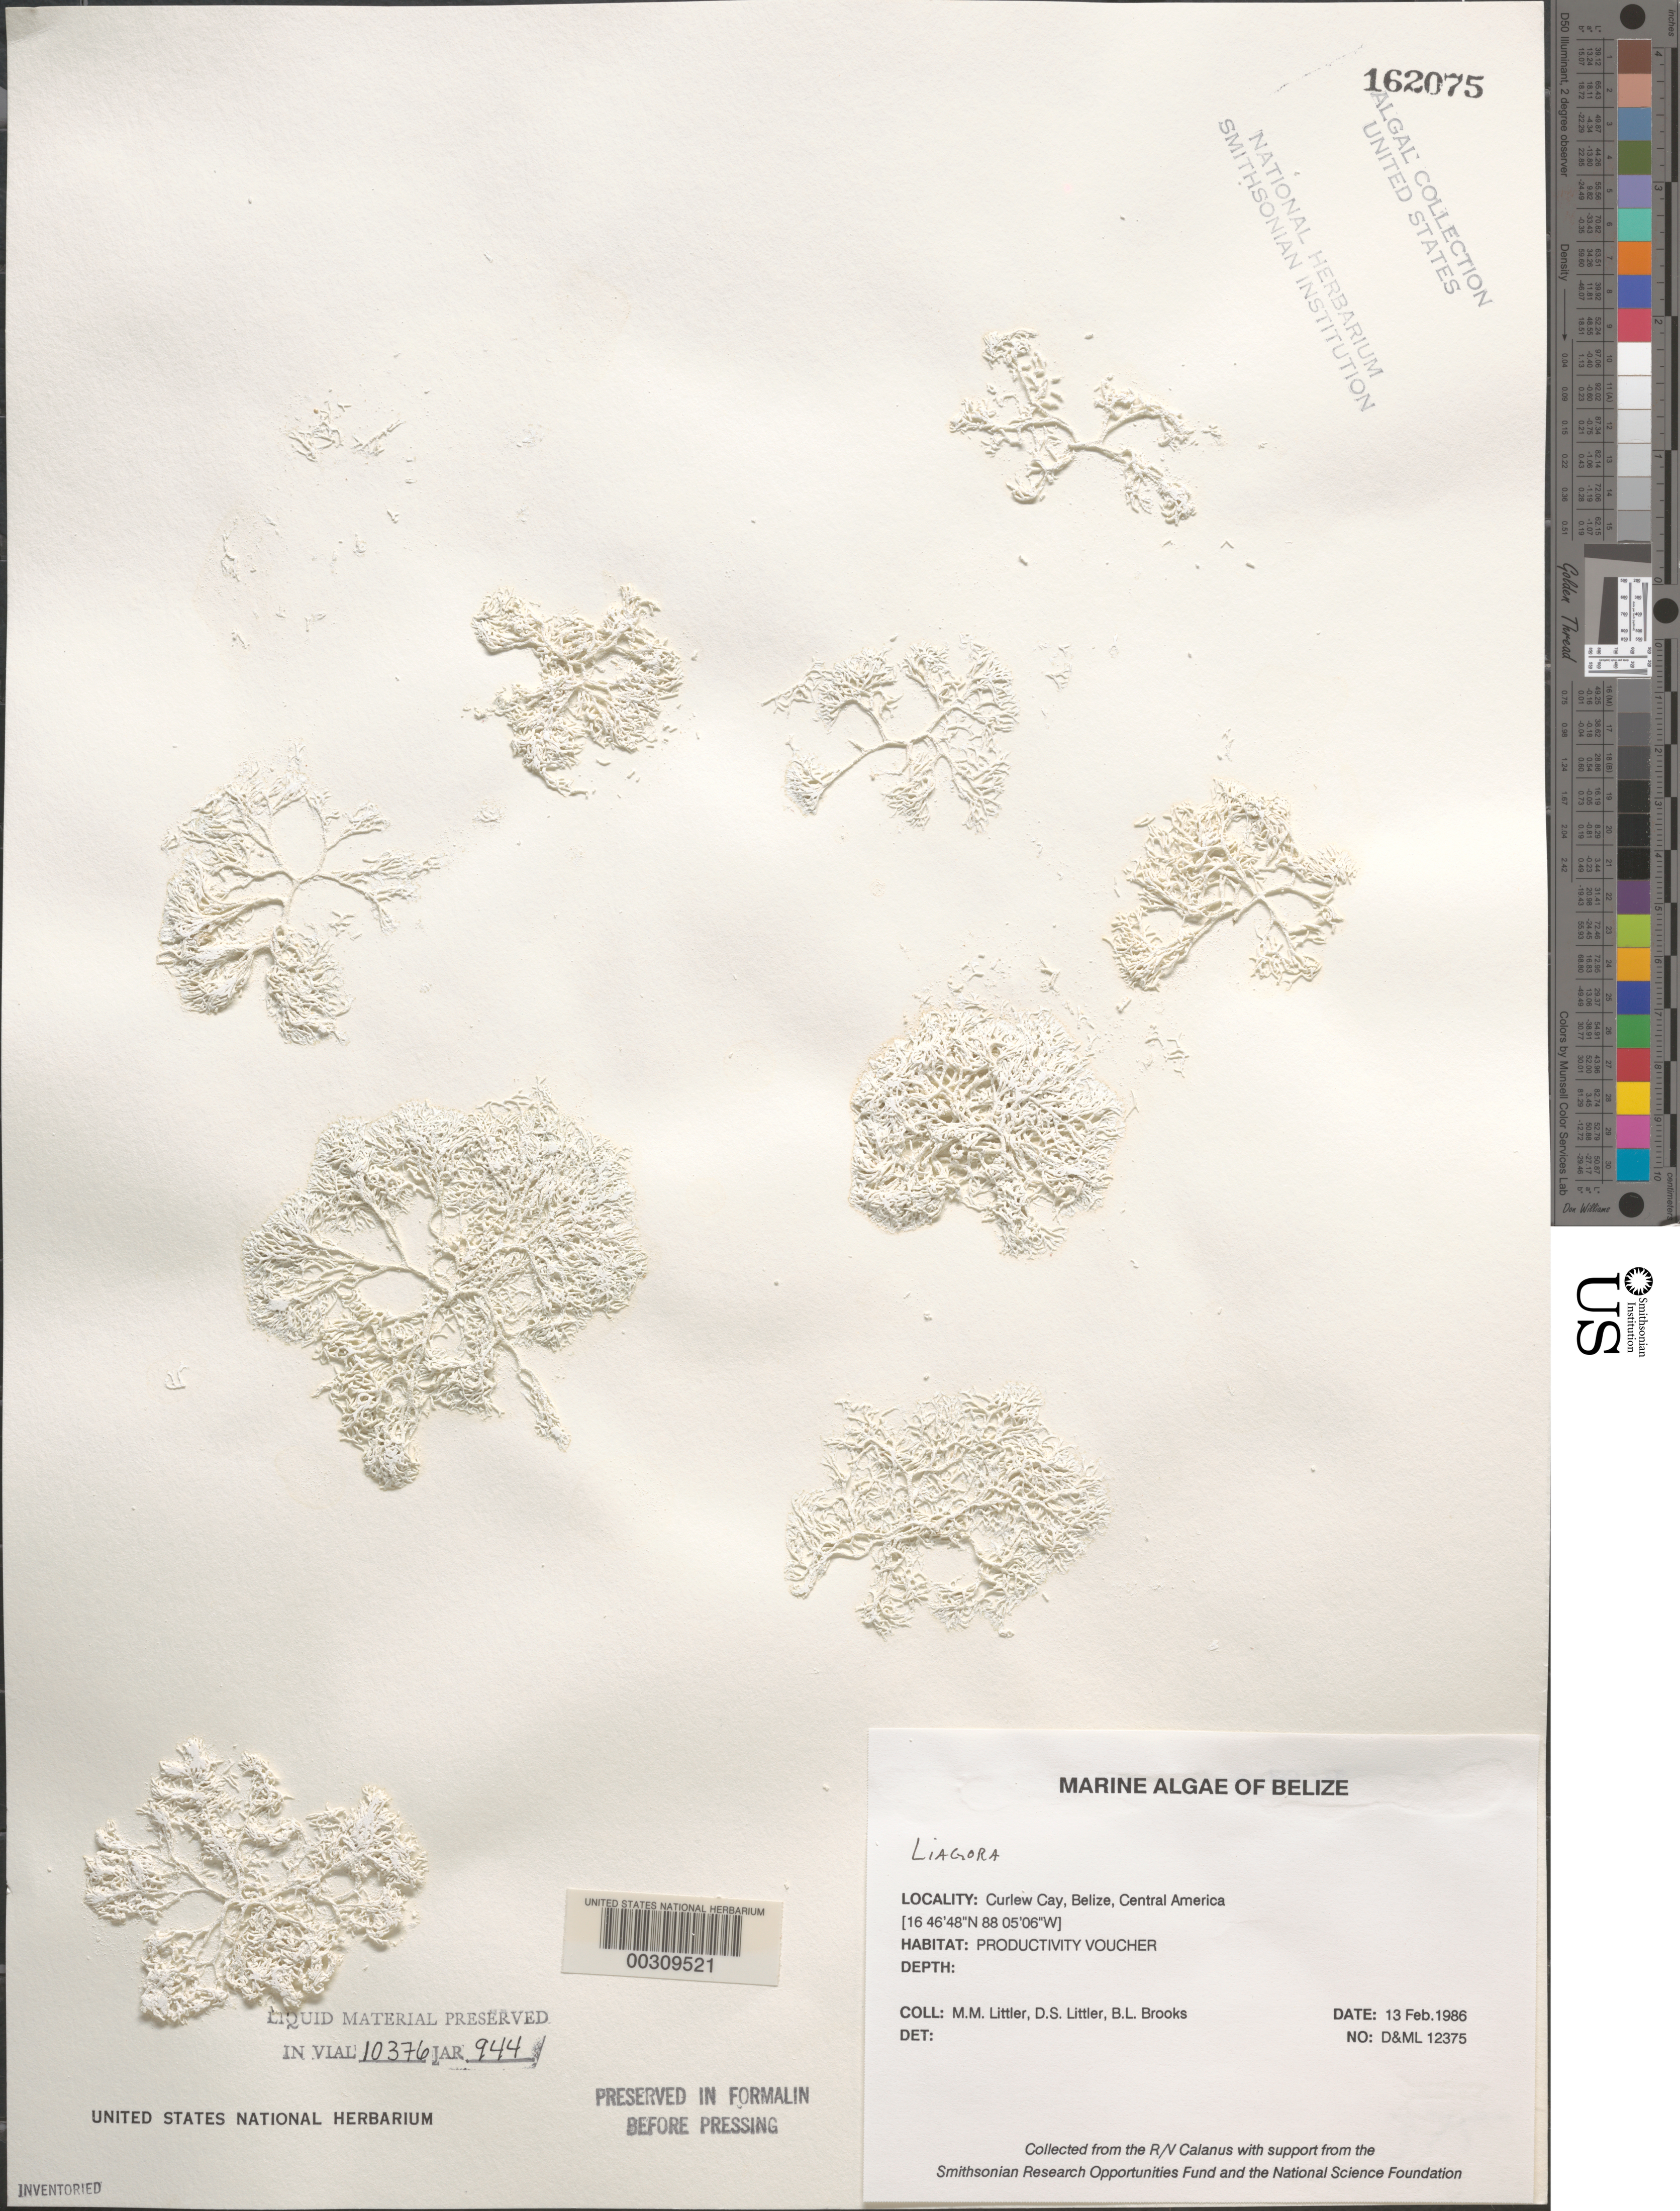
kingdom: Plantae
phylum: Rhodophyta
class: Florideophyceae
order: Nemaliales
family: Liagoraceae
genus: Liagora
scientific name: Liagora sp.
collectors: M. M. Littler, D. S. Littler & B. Brooks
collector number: D&ML 12375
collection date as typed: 13 Feb 1986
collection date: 1986-02-13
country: Belize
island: Curlew Cay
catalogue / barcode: US 162075